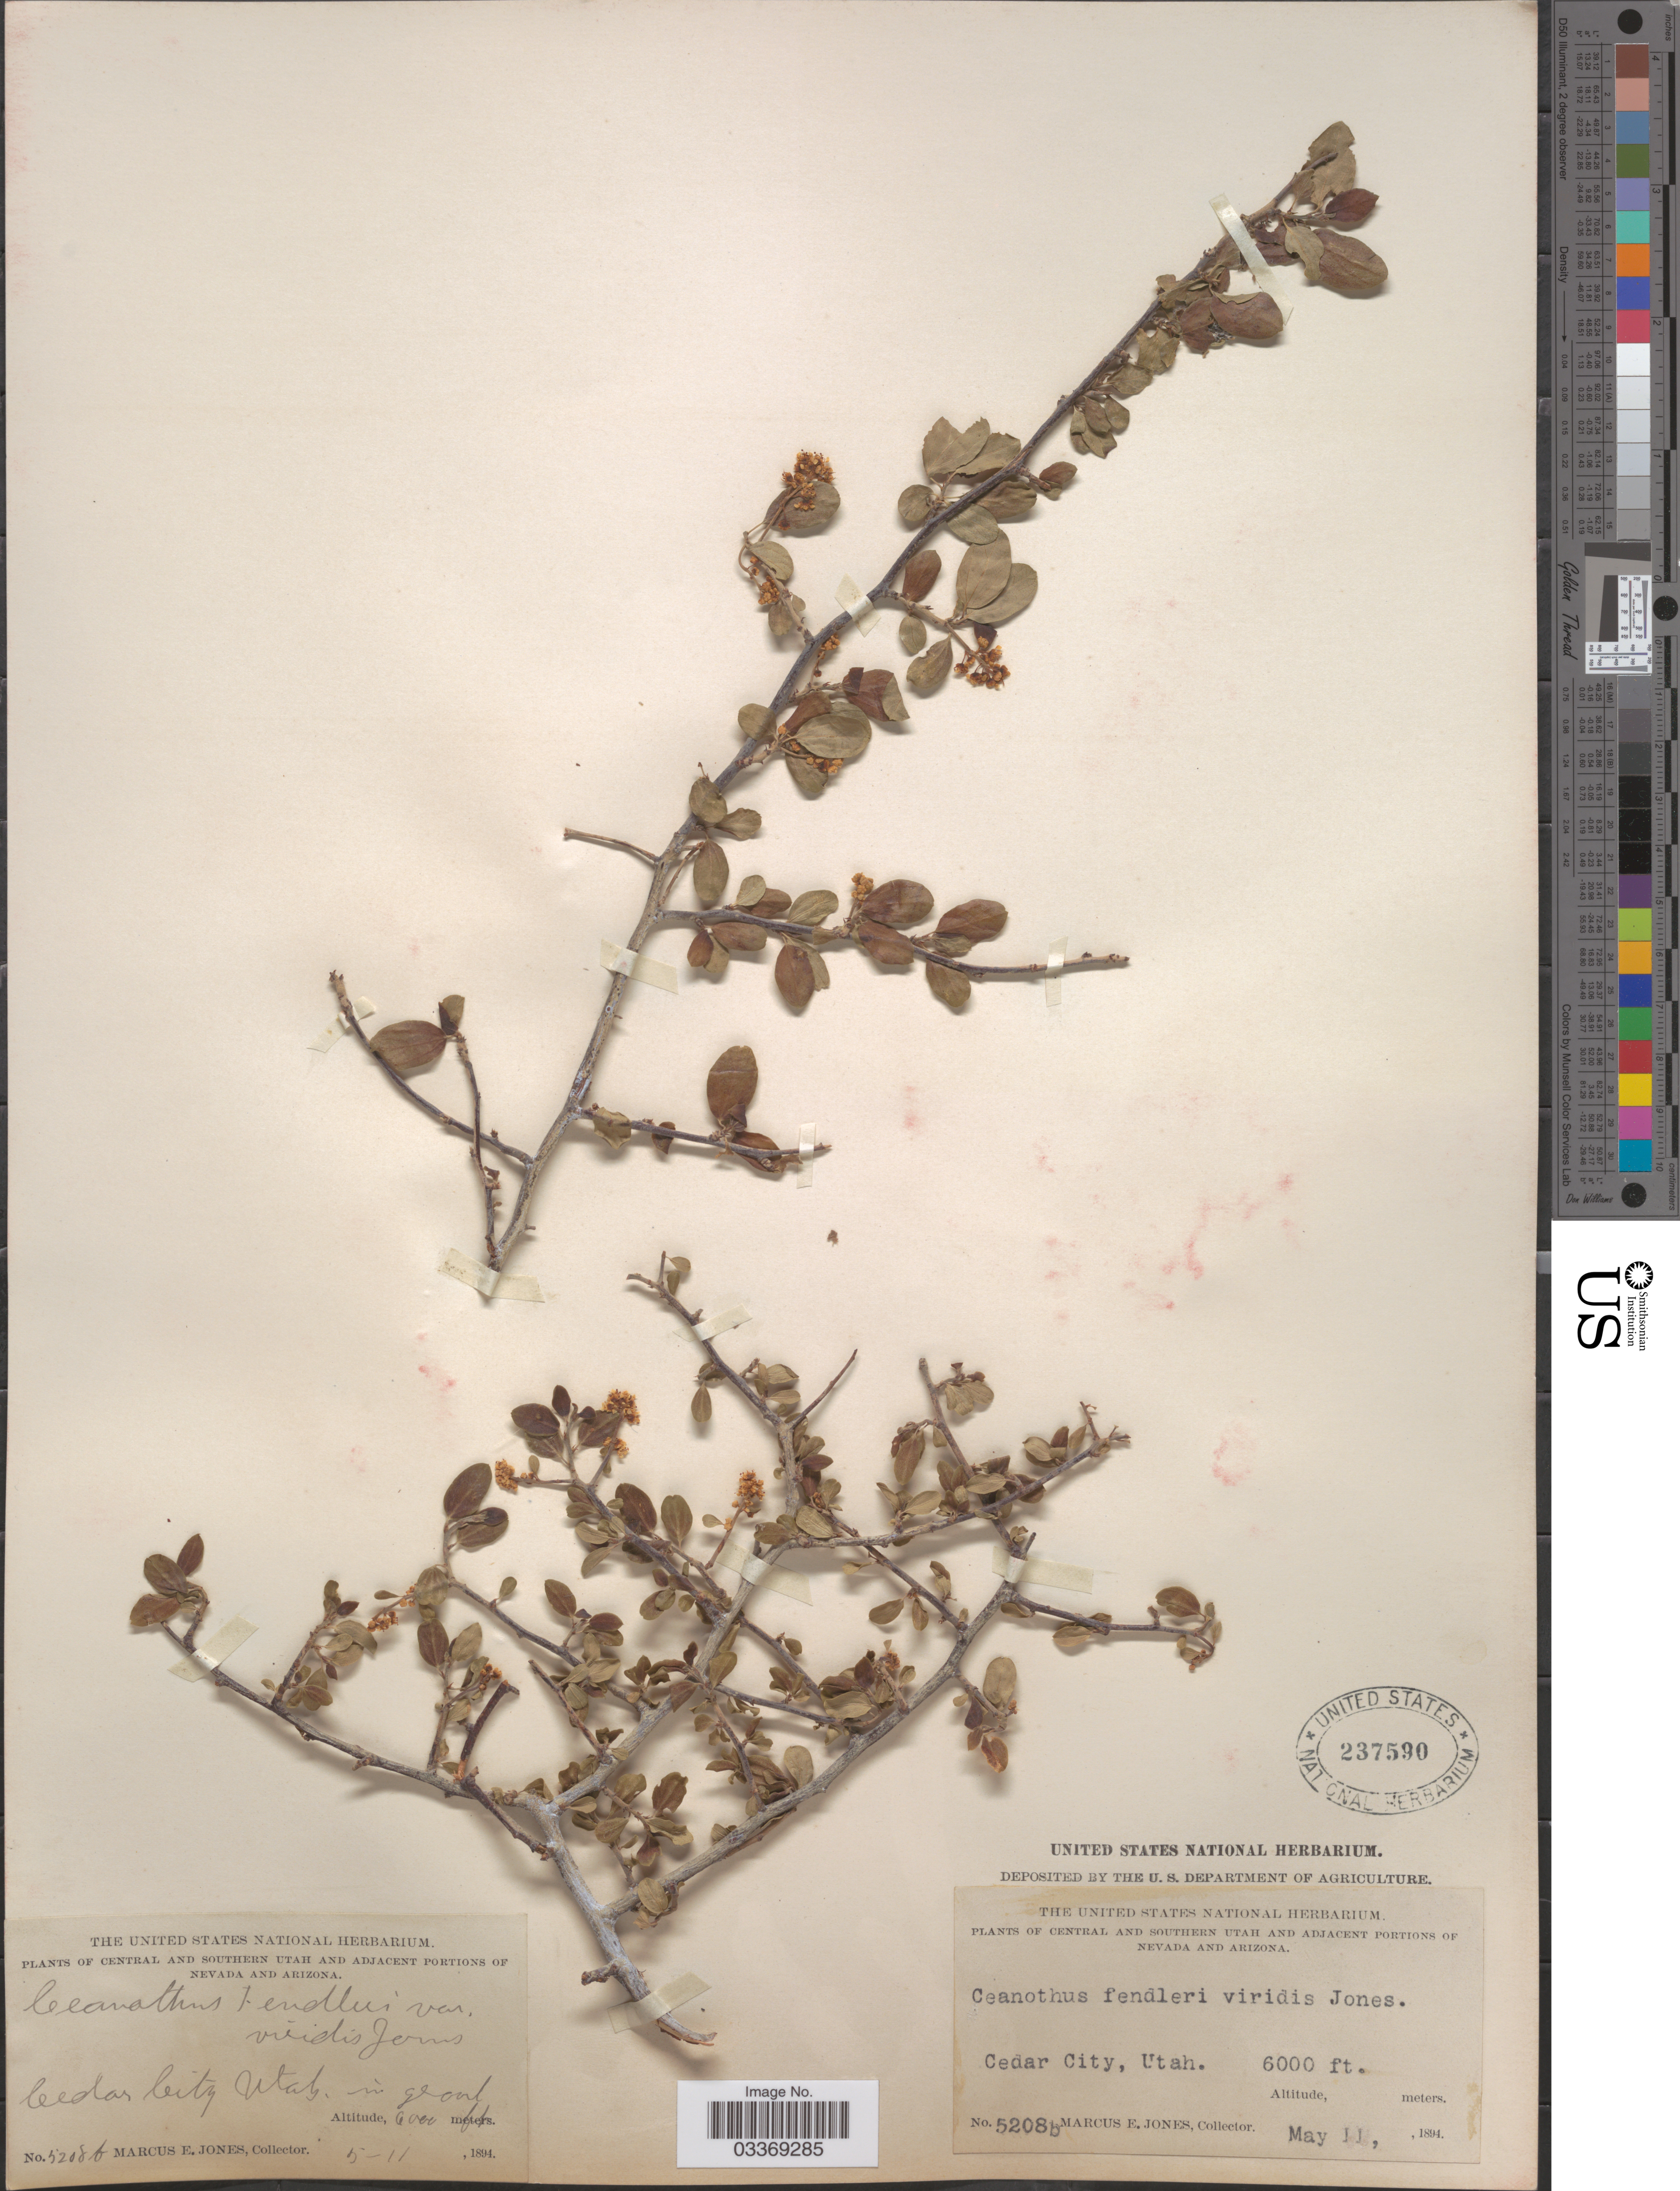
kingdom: Plantae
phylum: Tracheophyta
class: Magnoliopsida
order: Rosales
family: Rhamnaceae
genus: Ceanothus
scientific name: Ceanothus fendleri var. viridis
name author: A. Gray ex Trel.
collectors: M. E. Jones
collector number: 5208b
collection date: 1894-05-11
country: United States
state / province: Utah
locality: Central and Southern Utah, Cedar City.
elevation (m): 1829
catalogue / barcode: US 237590